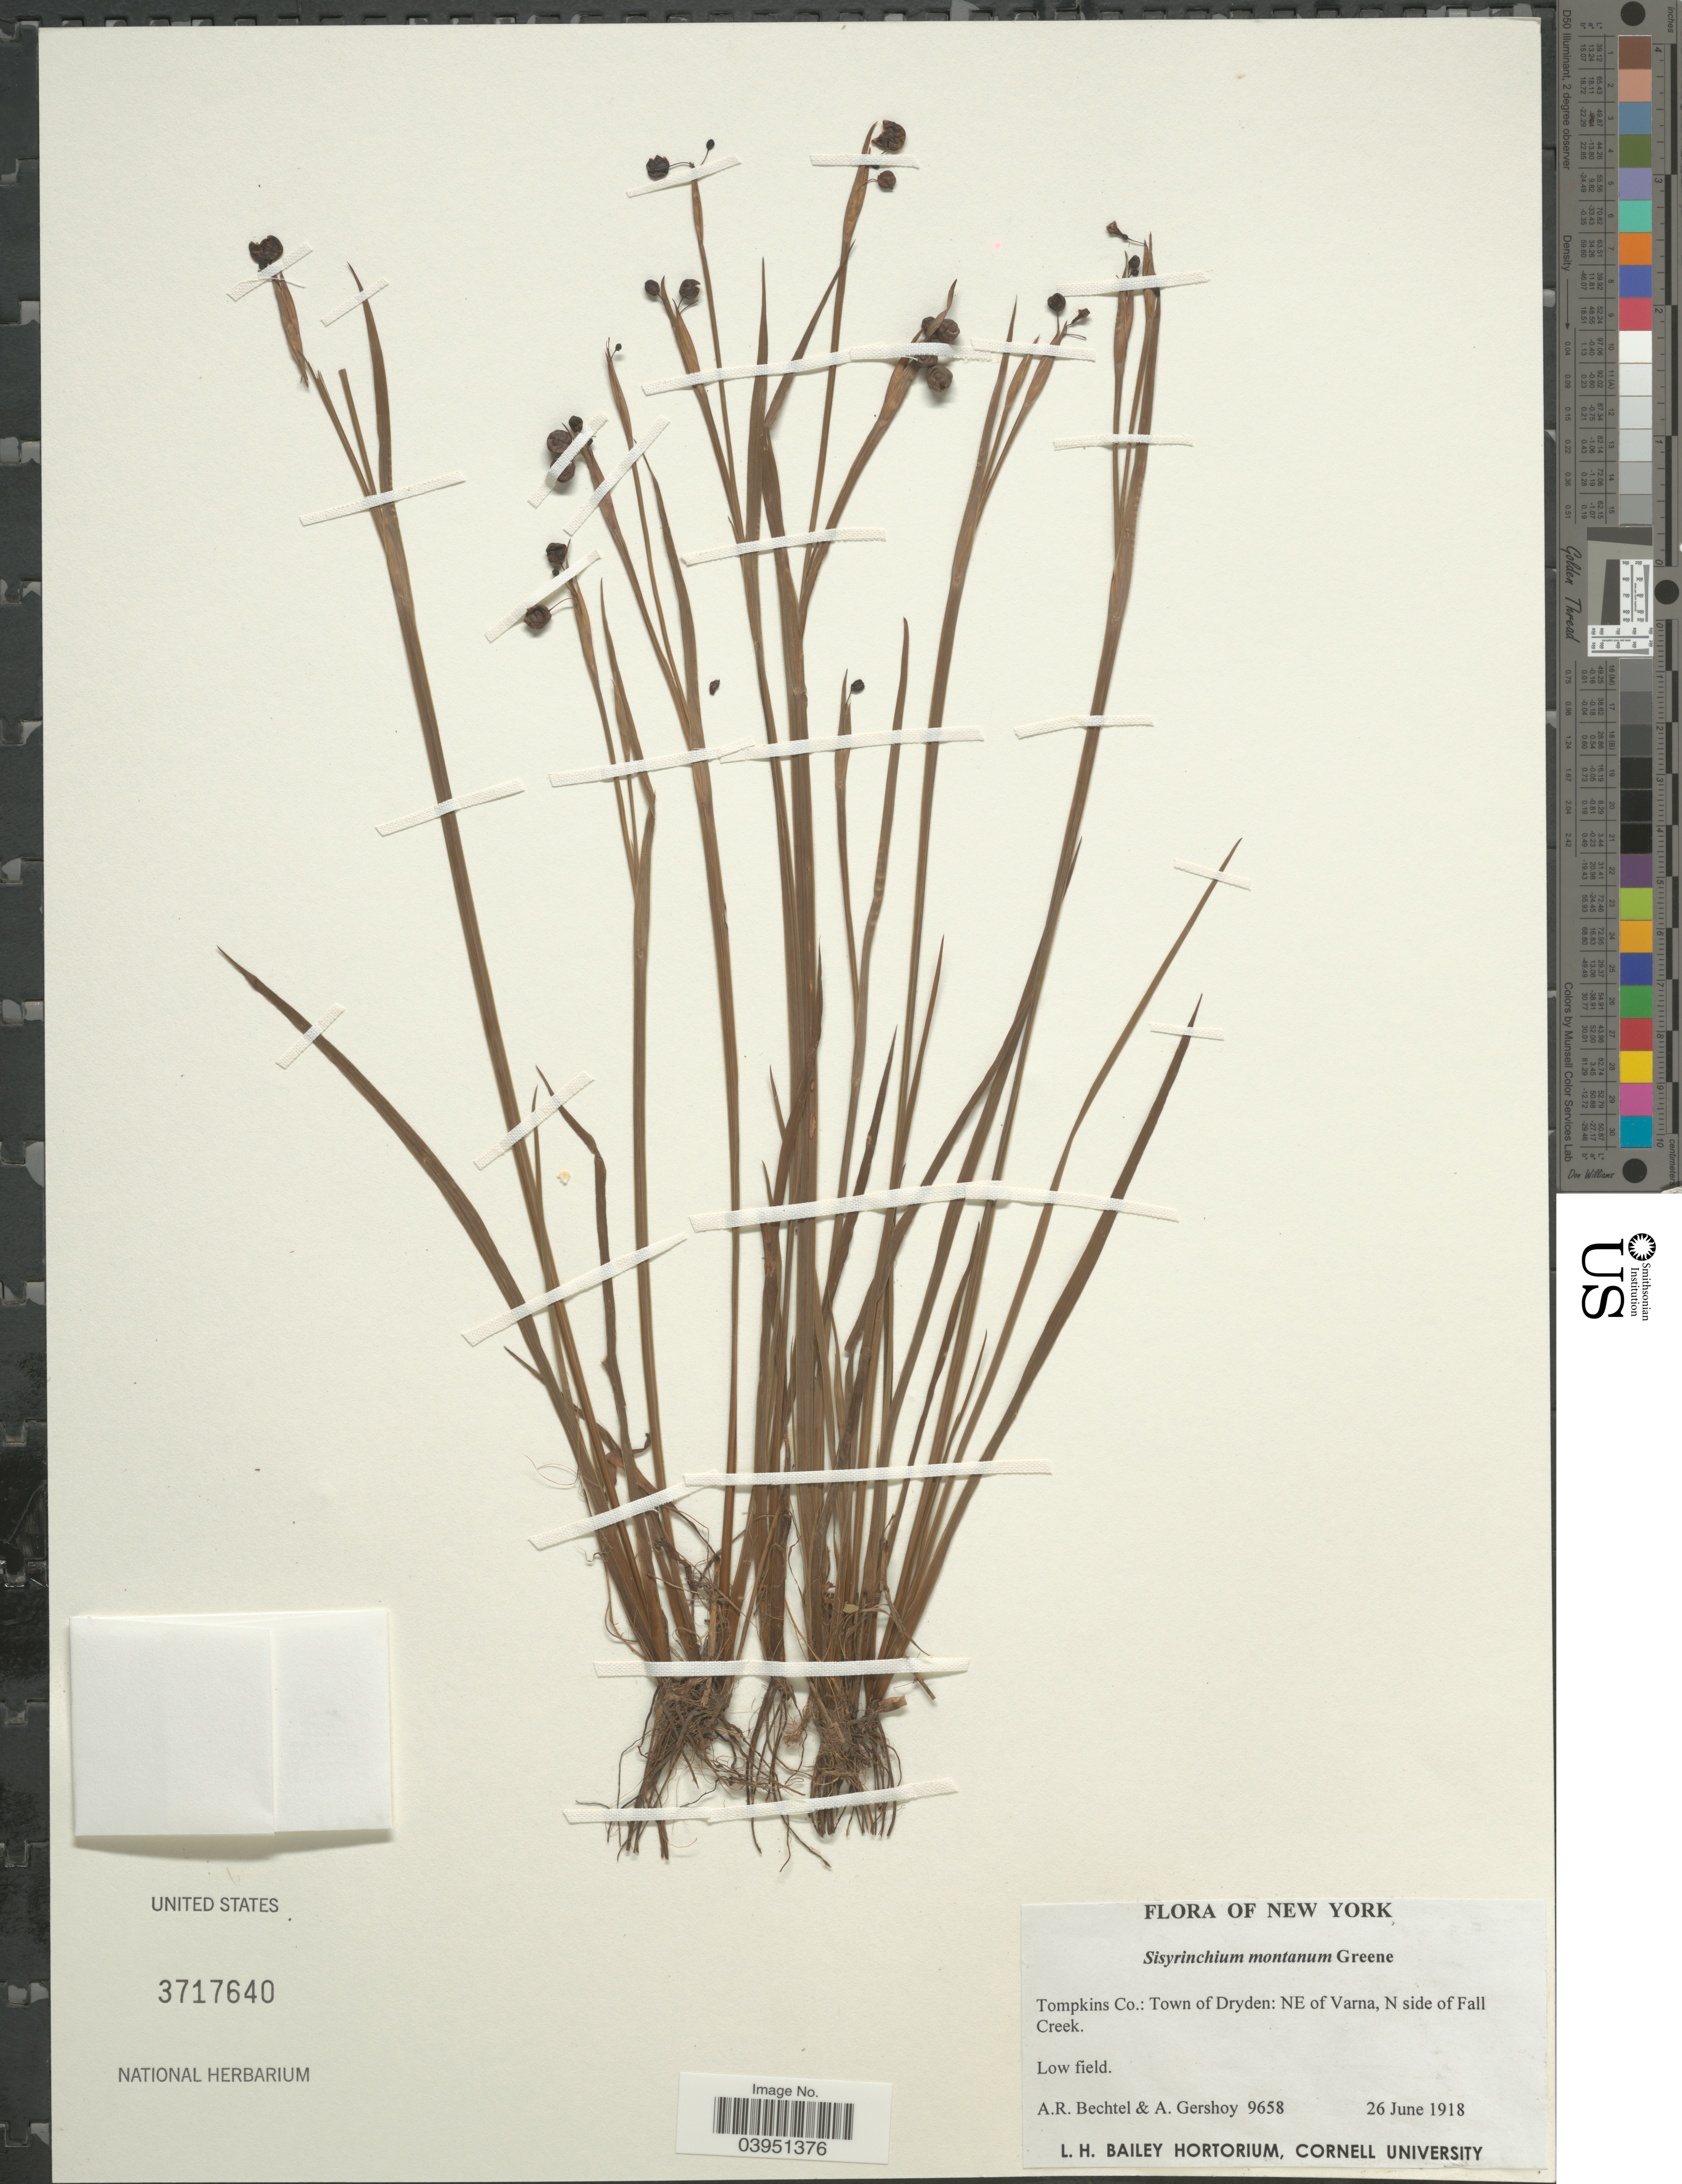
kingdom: Plantae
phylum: Tracheophyta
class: Liliopsida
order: Asparagales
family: Iridaceae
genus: Sisyrinchium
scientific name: Sisyrinchium montanum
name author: Greene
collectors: A. Bechtel & A. Gershoy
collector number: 9658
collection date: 1918-06-26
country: United States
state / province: New York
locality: Tompkins Co.: Town of Dryden: NE of Varna, N side of Fall Creek.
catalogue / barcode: US 3717640